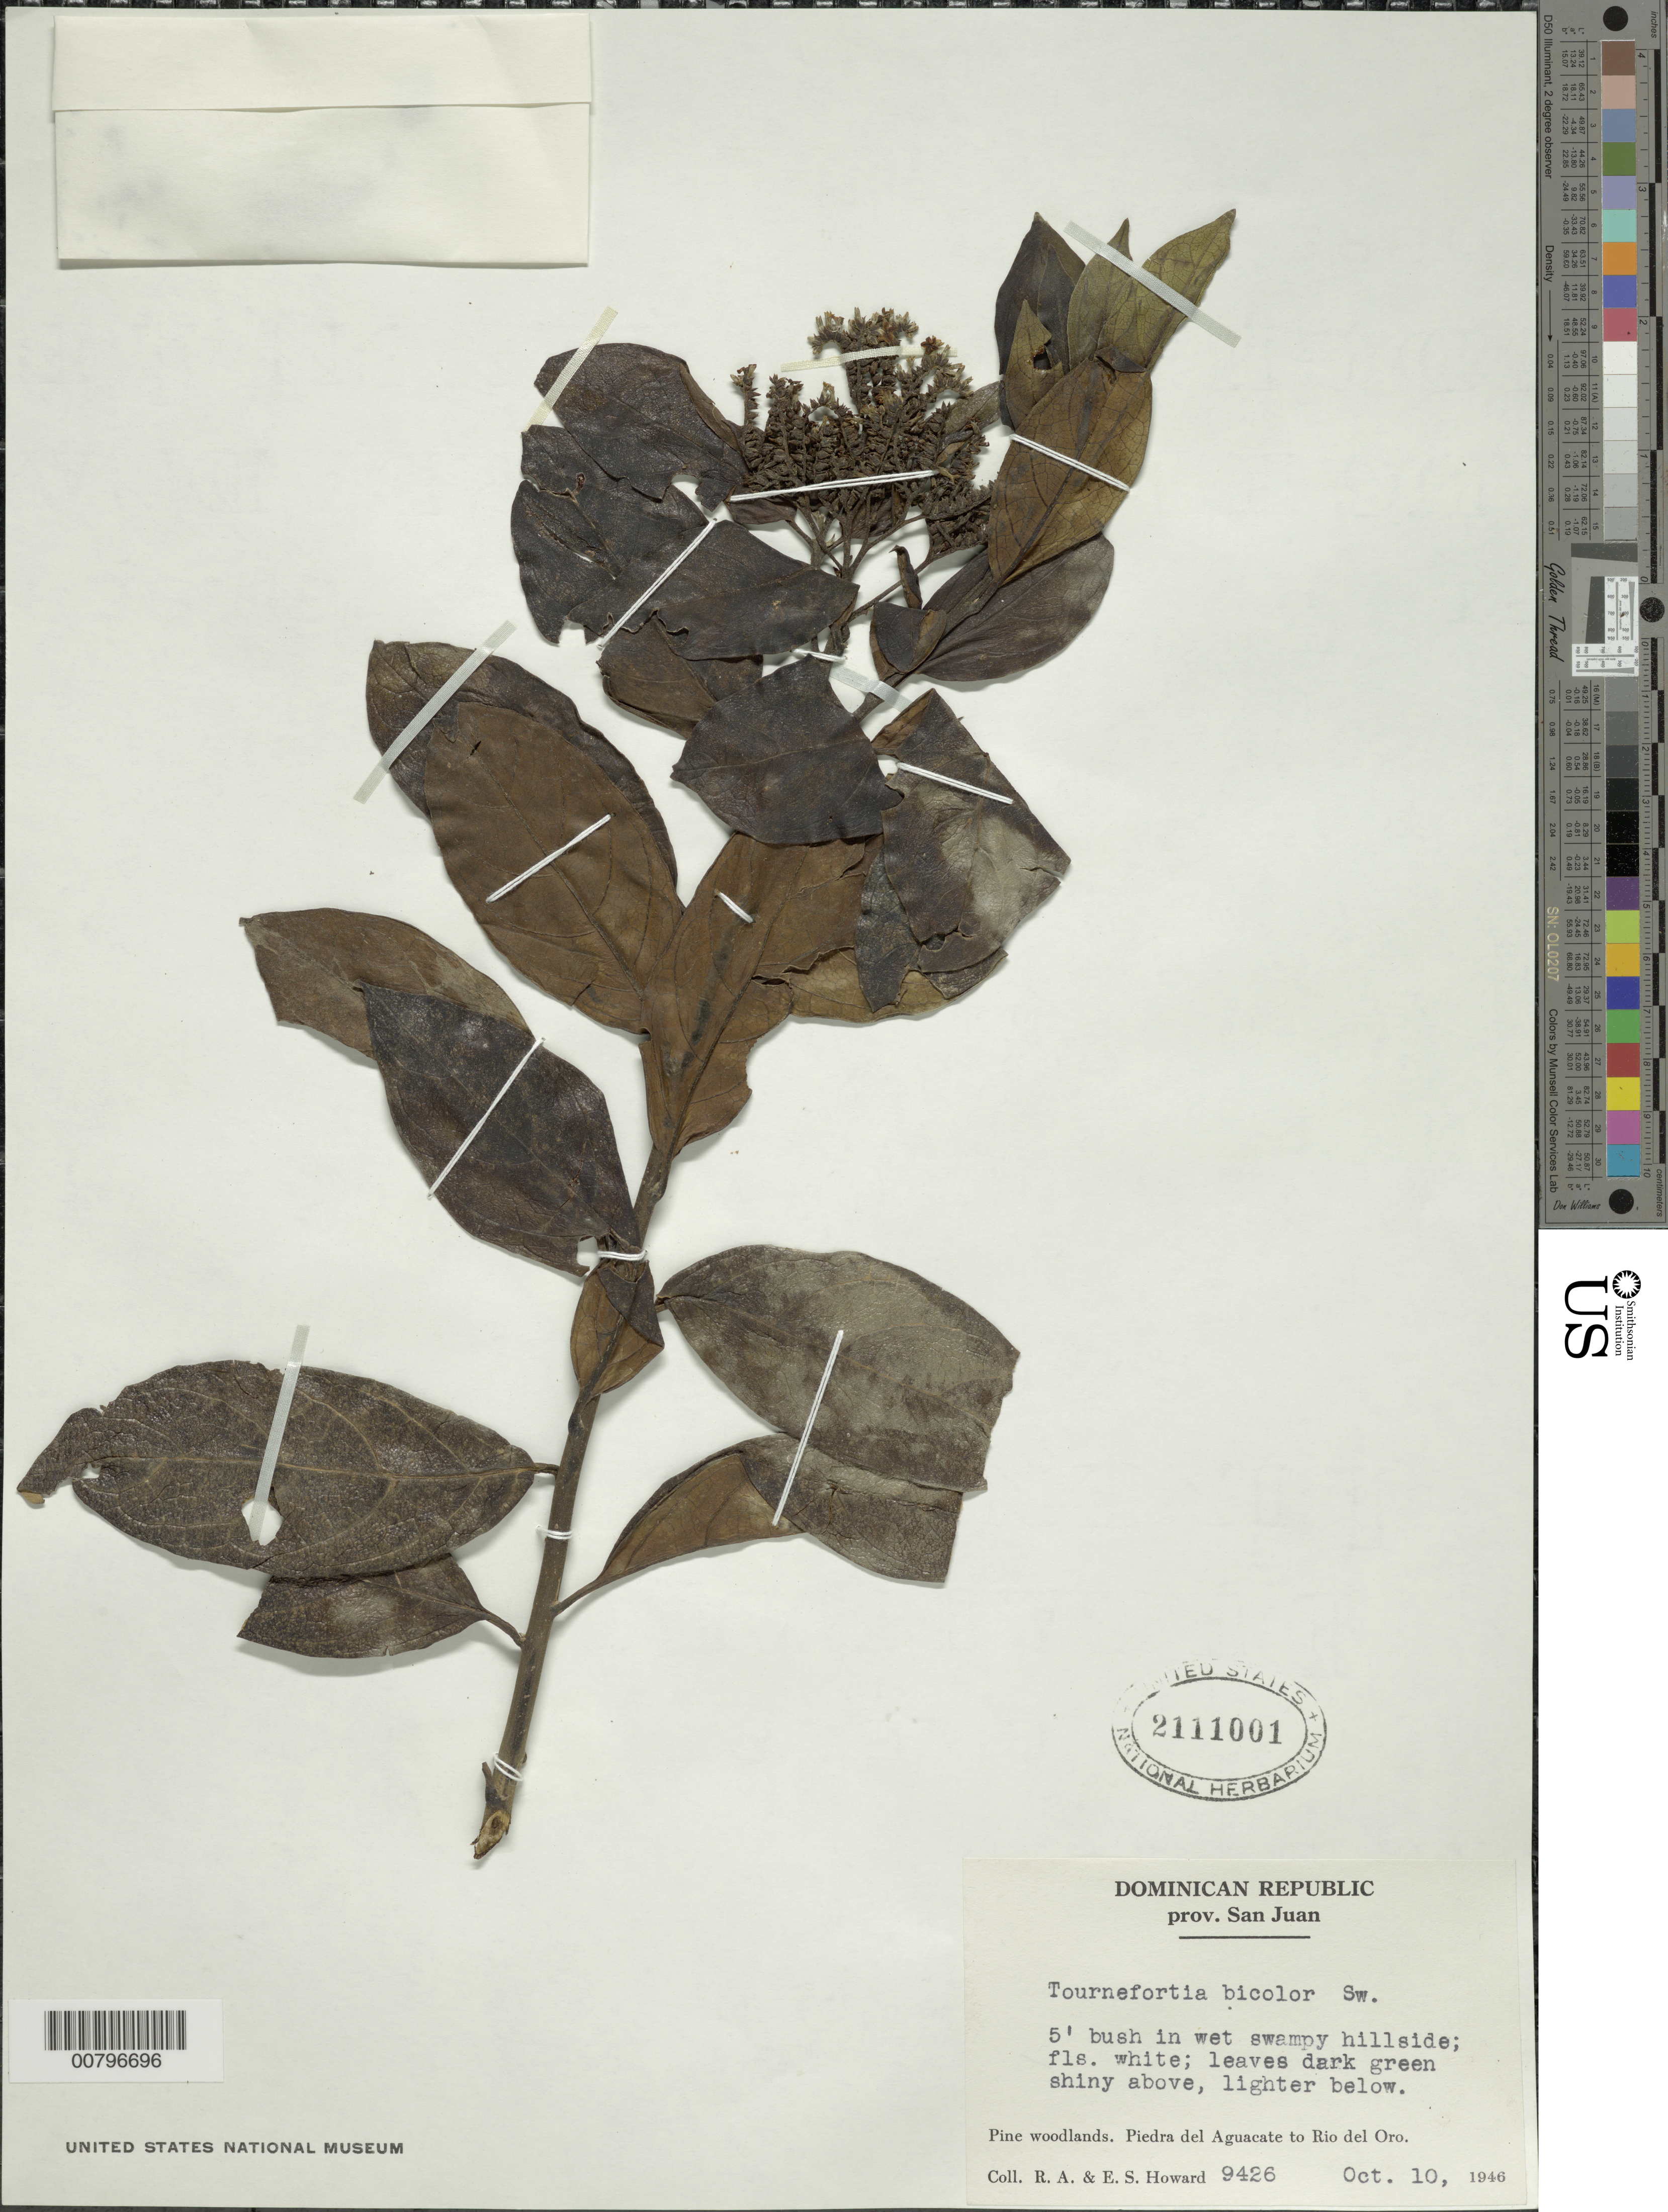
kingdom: Plantae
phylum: Tracheophyta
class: Magnoliopsida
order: Boraginales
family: Heliotropiaceae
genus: Tournefortia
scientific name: Tournefortia bycolor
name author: Sw.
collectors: R. A. Howard & E. S. Howard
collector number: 9426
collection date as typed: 10 Oct 1946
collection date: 1946-10-10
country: Dominican Republic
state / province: San Juan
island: Hispaniola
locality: Piedra del Aguacate to Río del Oro.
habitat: Pine woodlands.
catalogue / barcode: US 2111001